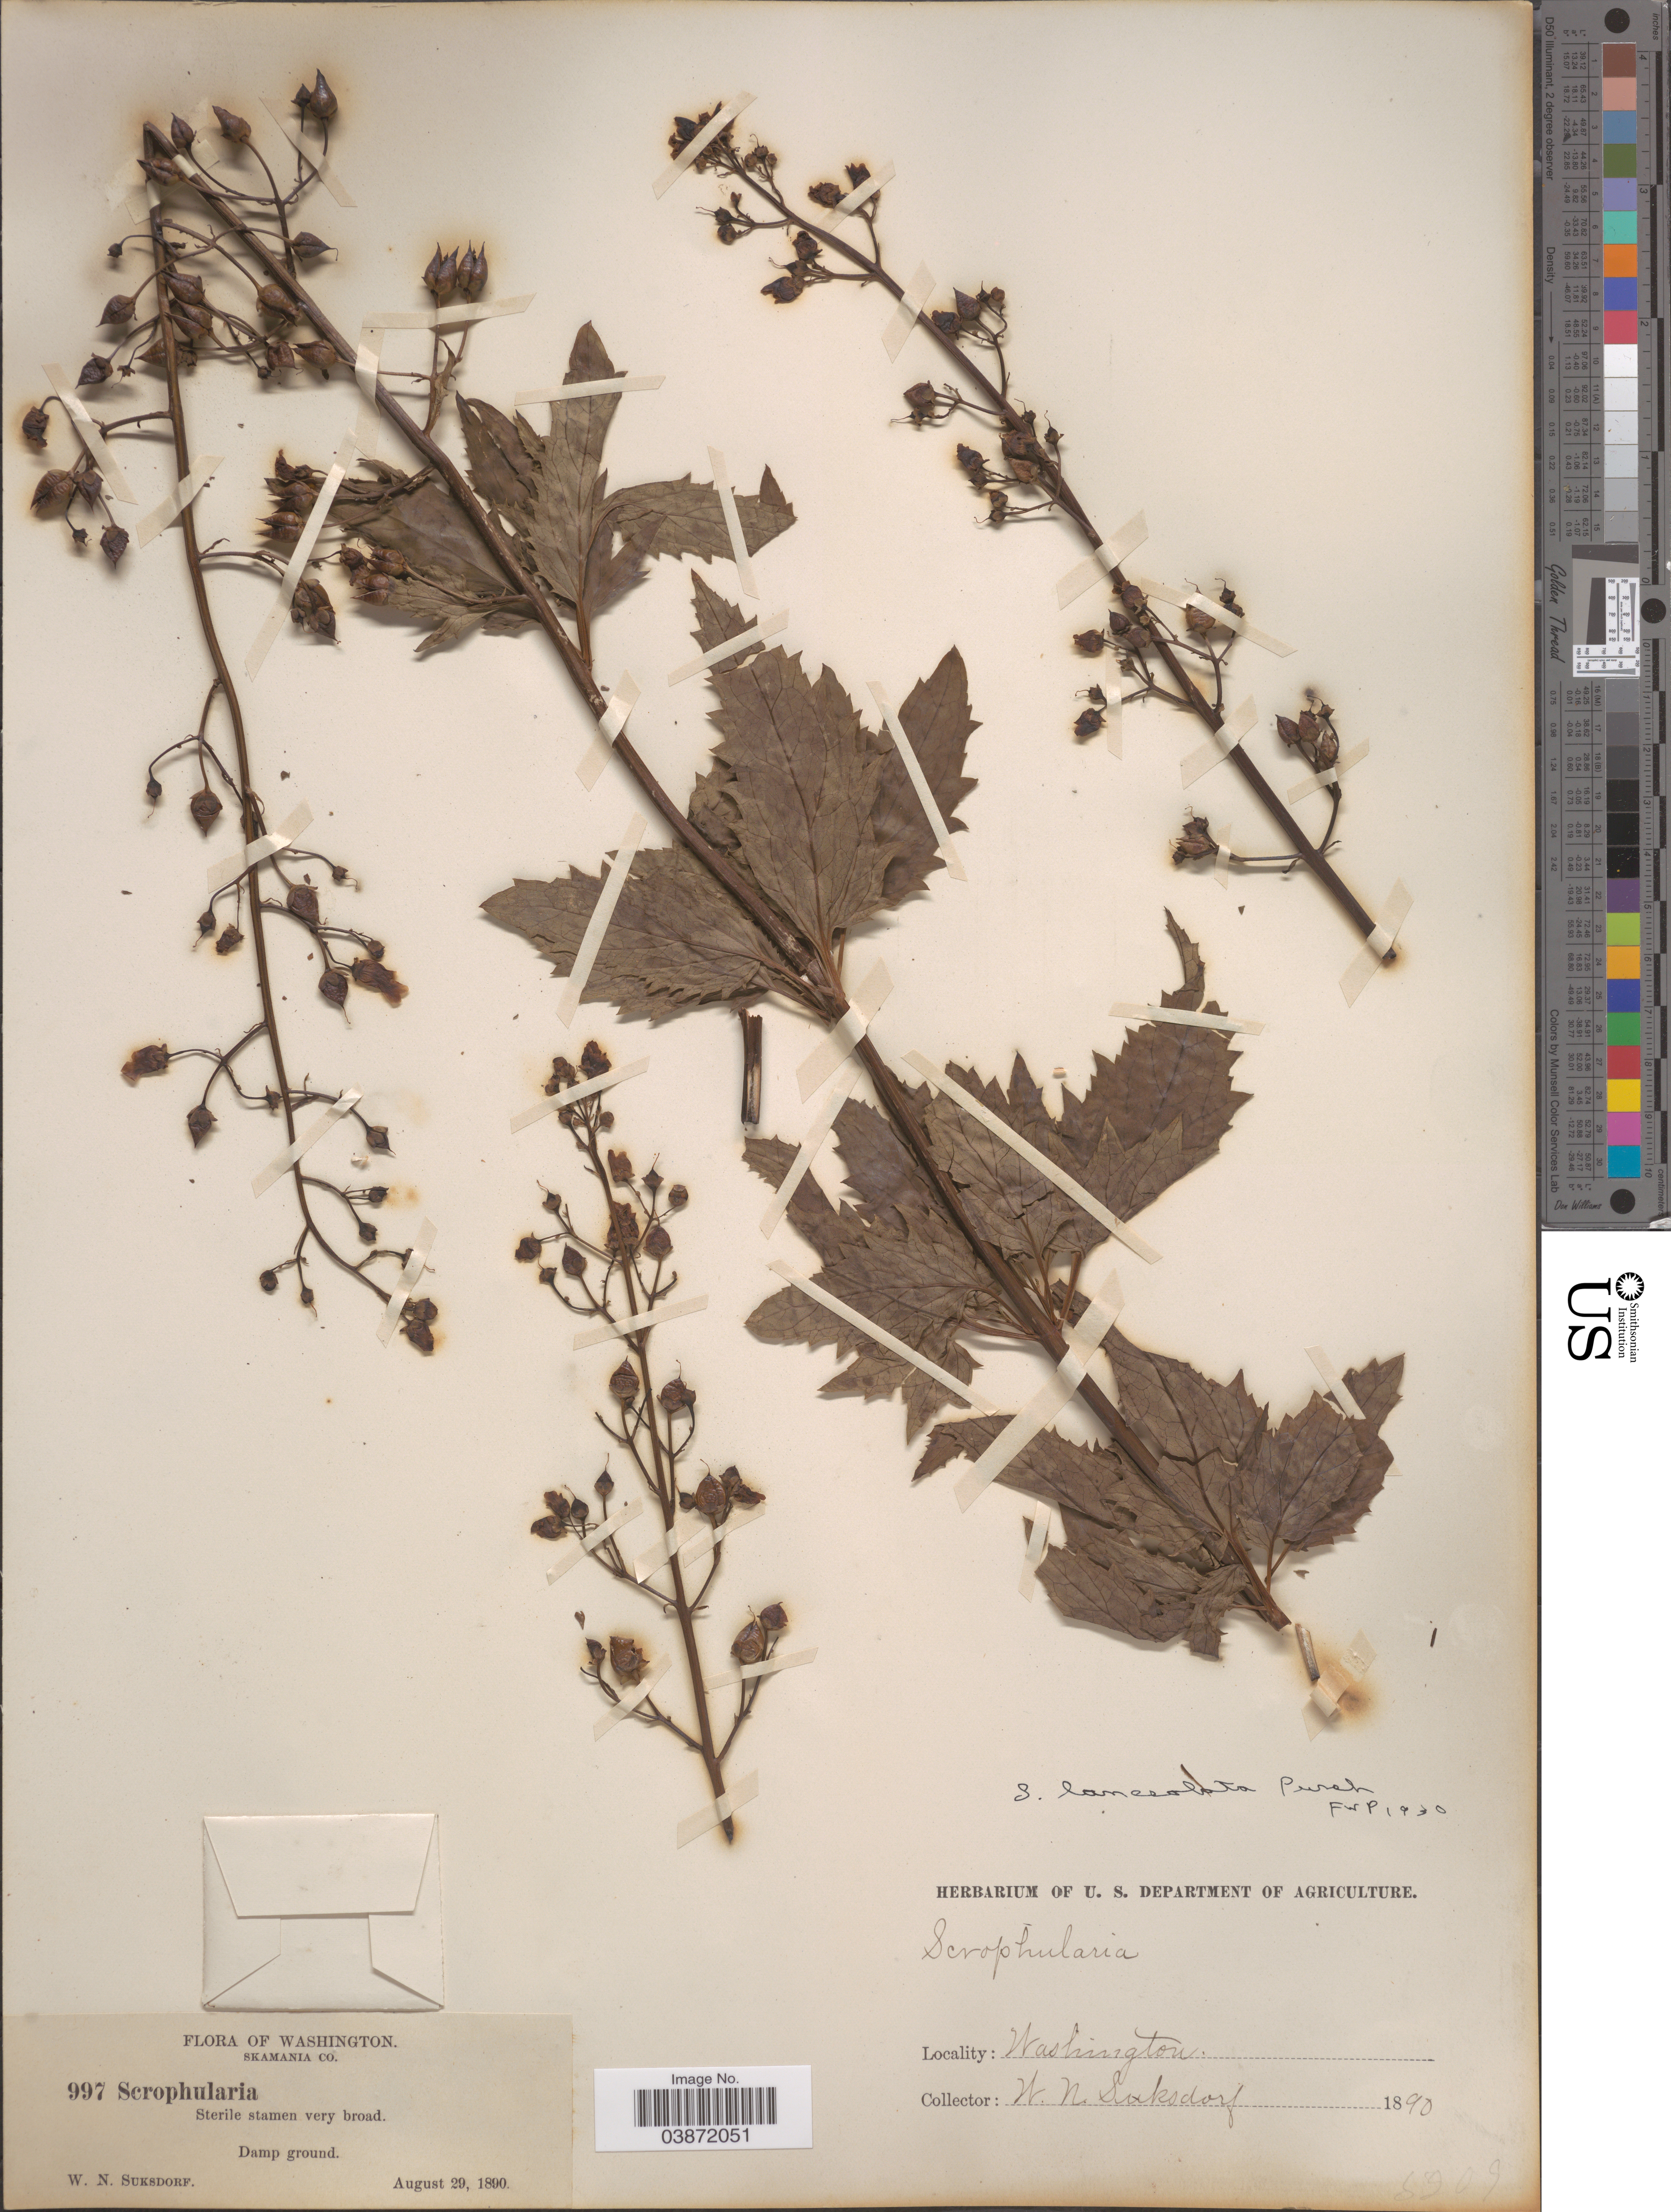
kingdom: Plantae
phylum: Tracheophyta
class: Magnoliopsida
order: Lamiales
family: Scrophulariaceae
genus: Scrophularia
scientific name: Scrophularia lanceolata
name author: Pursh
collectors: W. N. Suksdorf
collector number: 997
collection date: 1890-08-29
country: United States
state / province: Washington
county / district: Skamania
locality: Skamania Co.